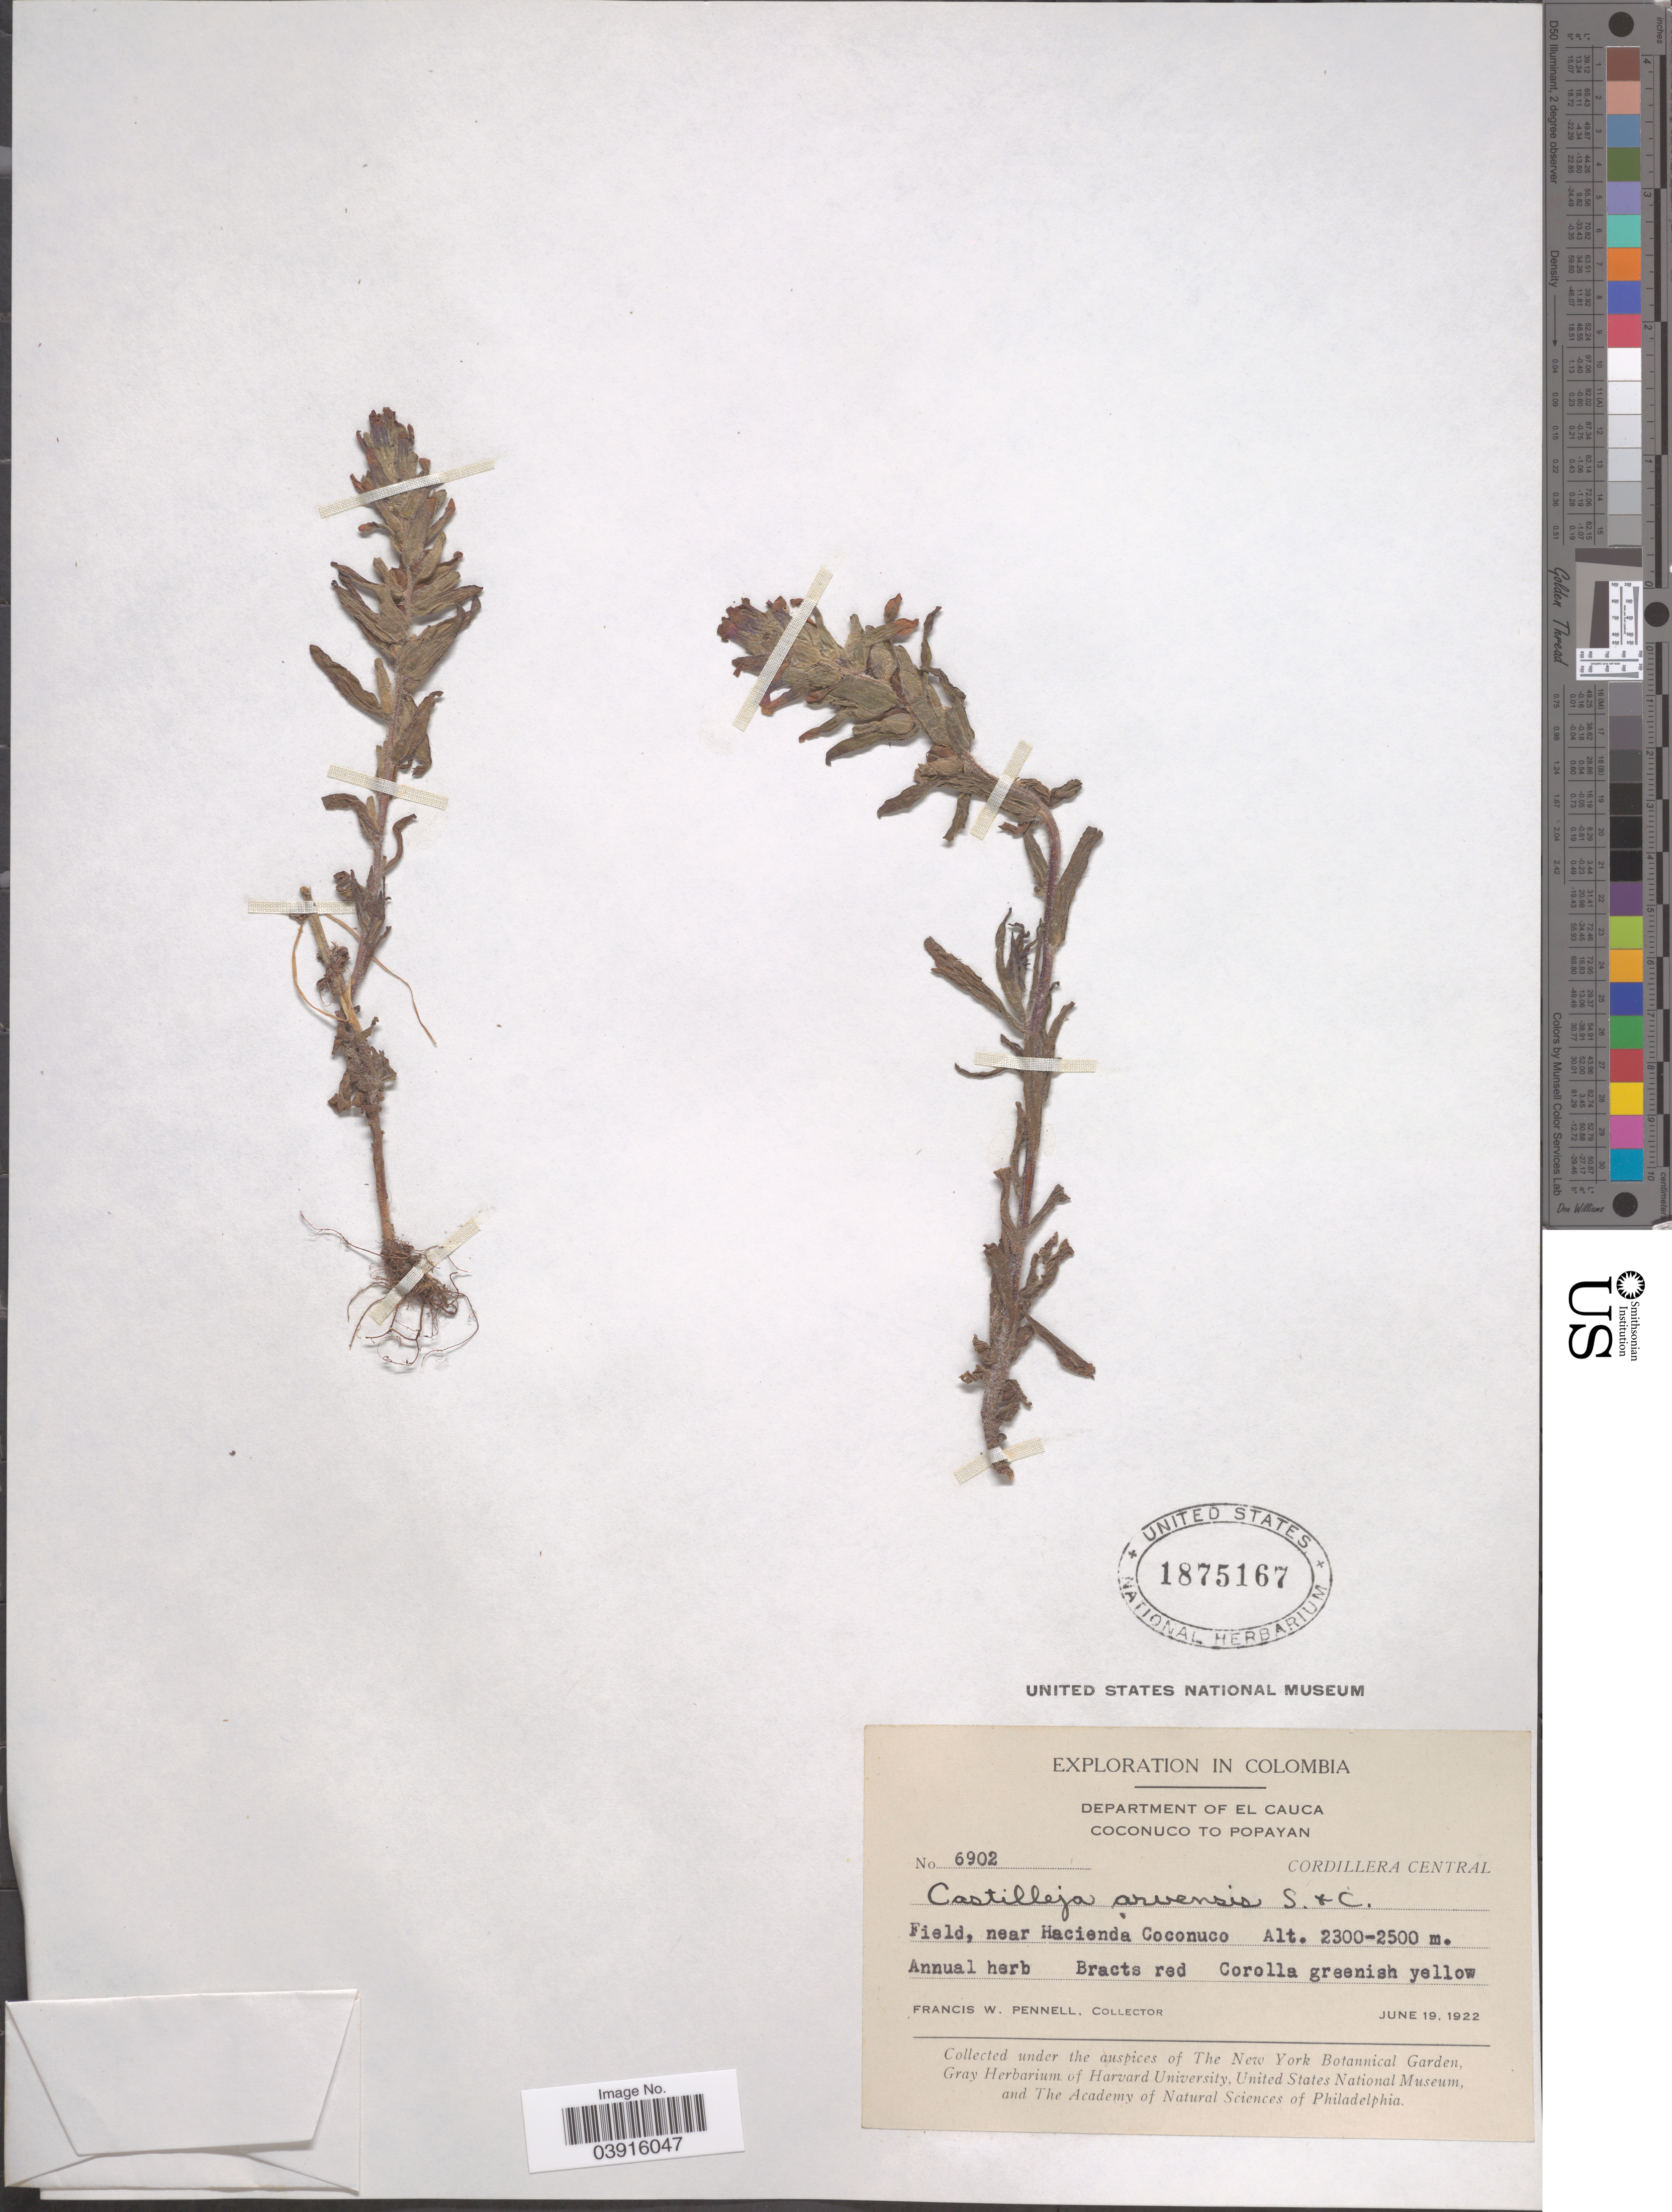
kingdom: Plantae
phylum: Tracheophyta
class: Magnoliopsida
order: Lamiales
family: Orobanchaceae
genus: Castilleja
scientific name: Castilleja arvensis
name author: Schltdl. & Cham.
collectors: F. W. Pennell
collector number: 6902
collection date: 1922-06-19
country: Colombia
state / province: Cauca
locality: Department of El Cauca. Coconuco to Popayan, Cordillera Central. Field, near Hacienda Coconuco.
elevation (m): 2300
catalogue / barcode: US 1875167